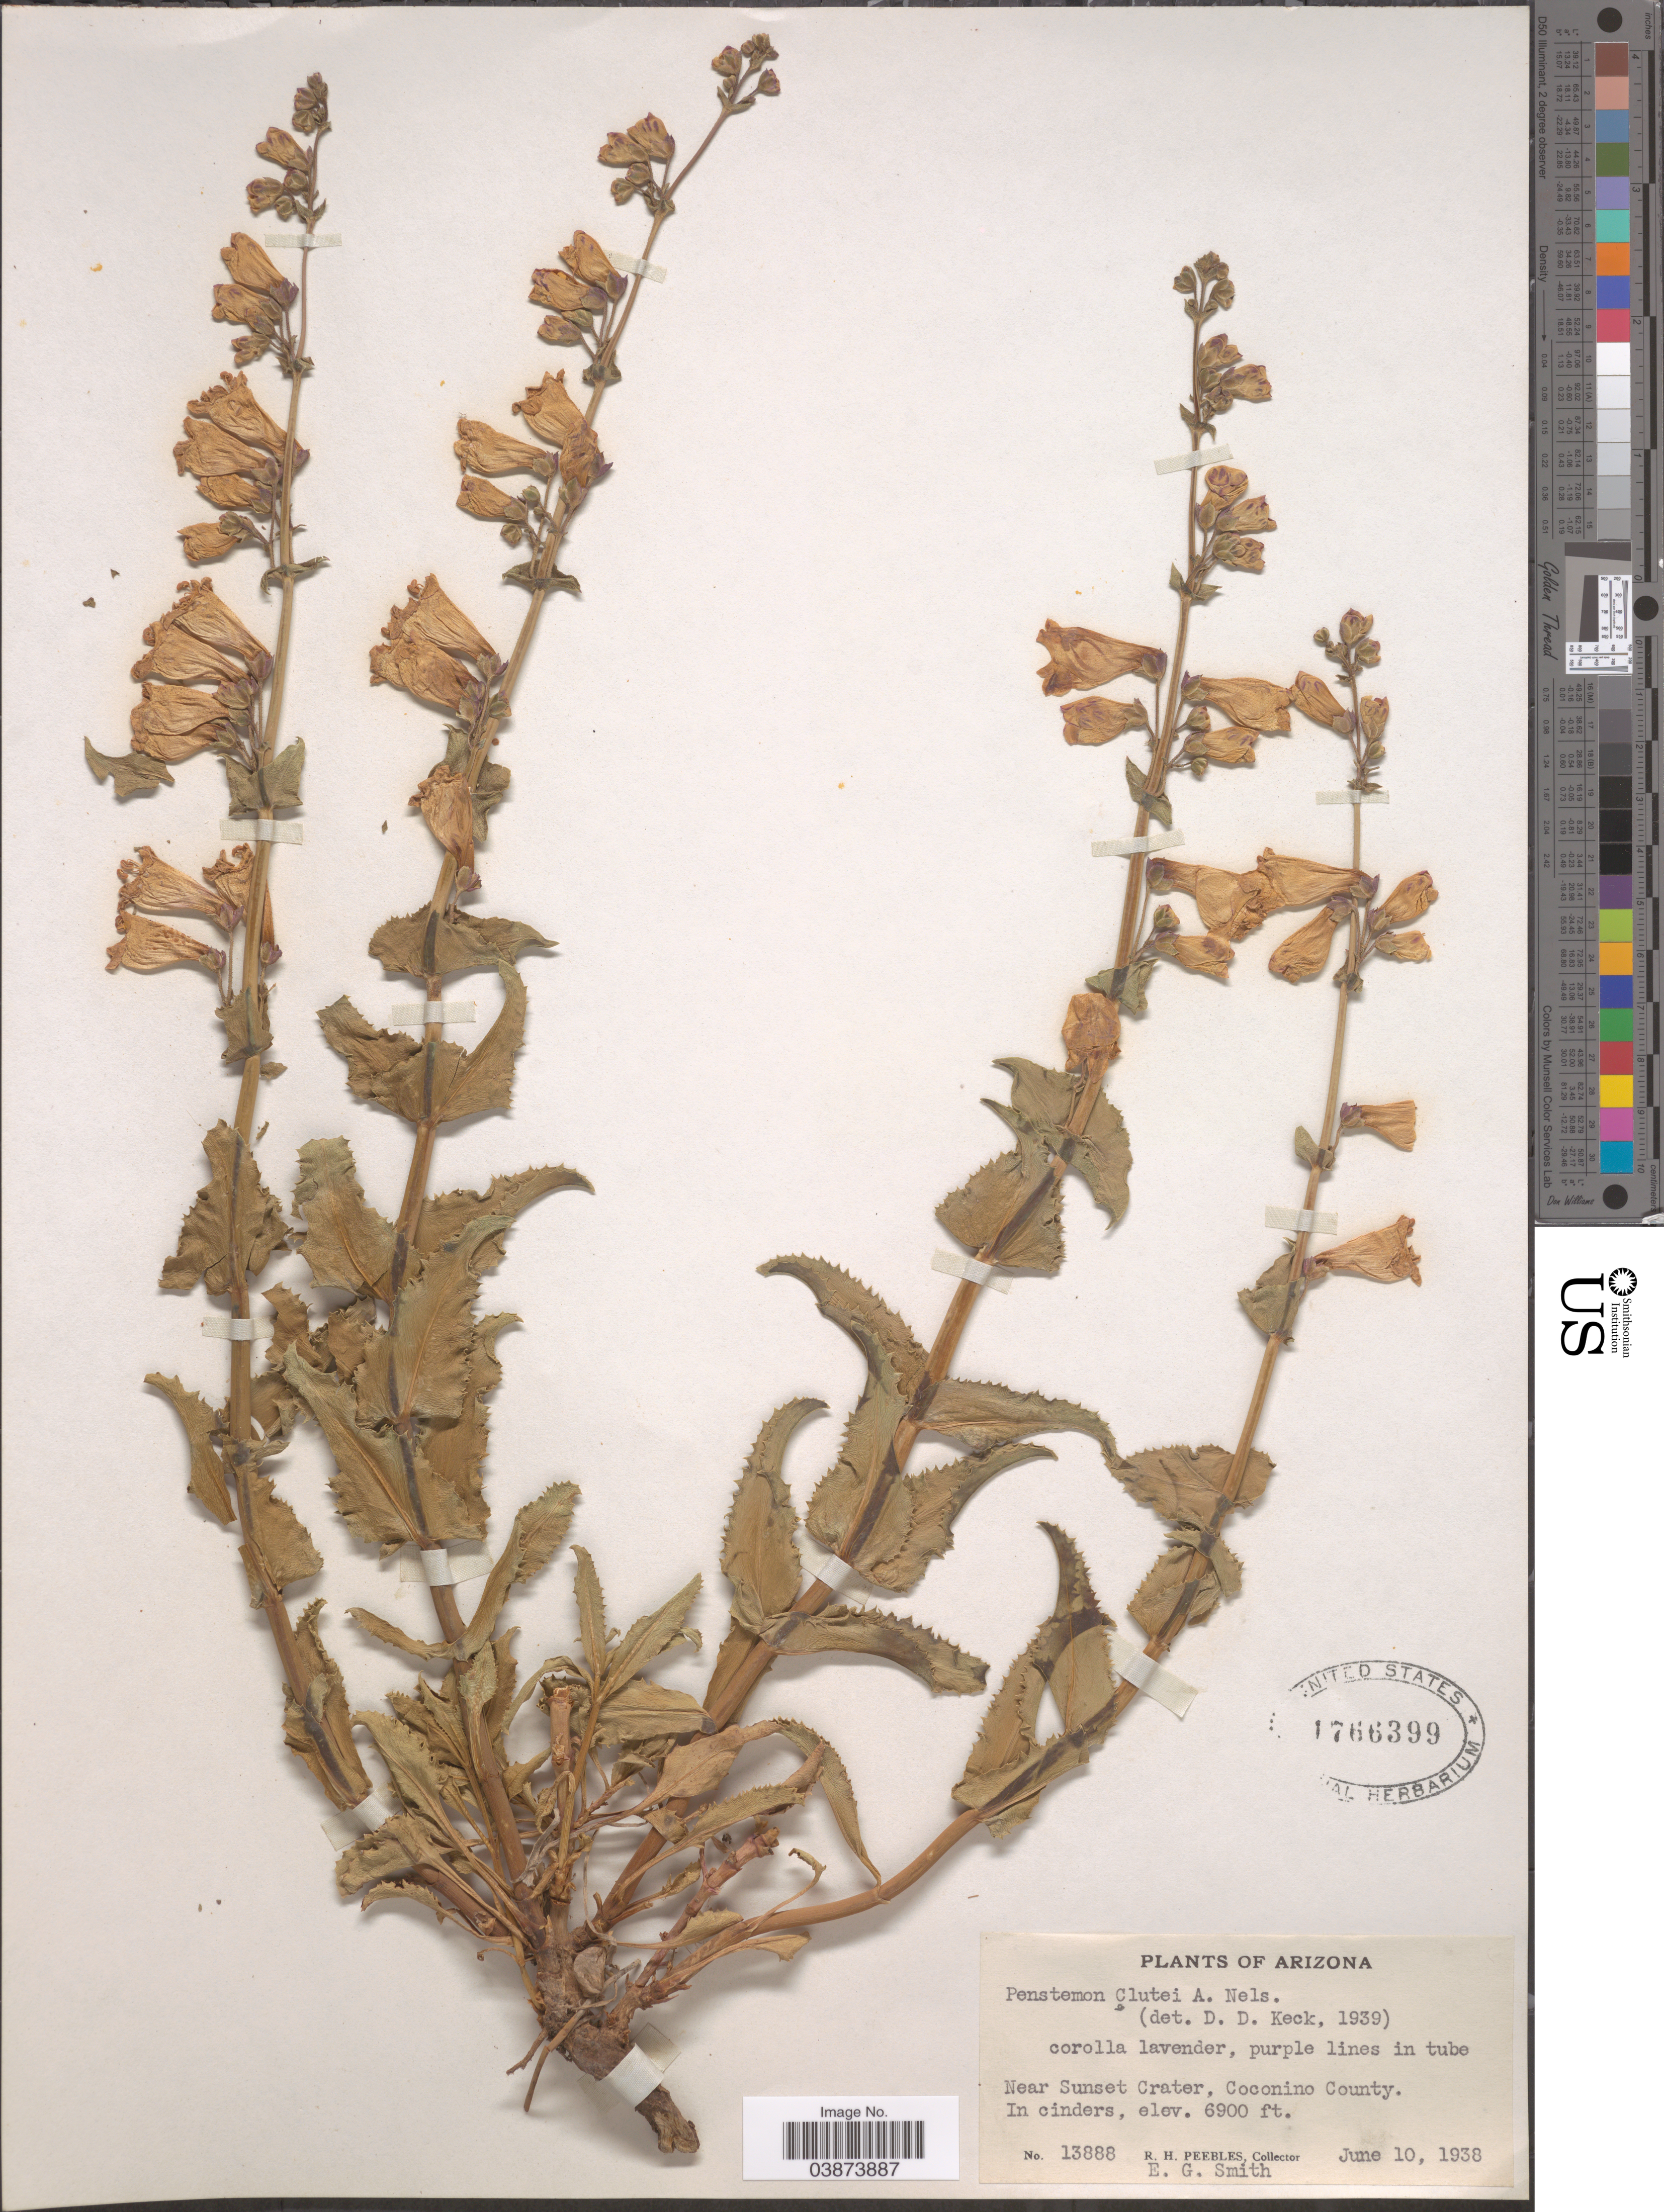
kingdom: Plantae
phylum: Tracheophyta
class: Magnoliopsida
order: Lamiales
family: Plantaginaceae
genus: Penstemon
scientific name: Penstemon clutei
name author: A. Nelson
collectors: R. H. Peebles & E. G. Smith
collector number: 13888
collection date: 1938-06-10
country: United States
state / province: Arizona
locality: Near Sunset Crater, Coconino County.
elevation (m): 2103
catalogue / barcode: US 1766399